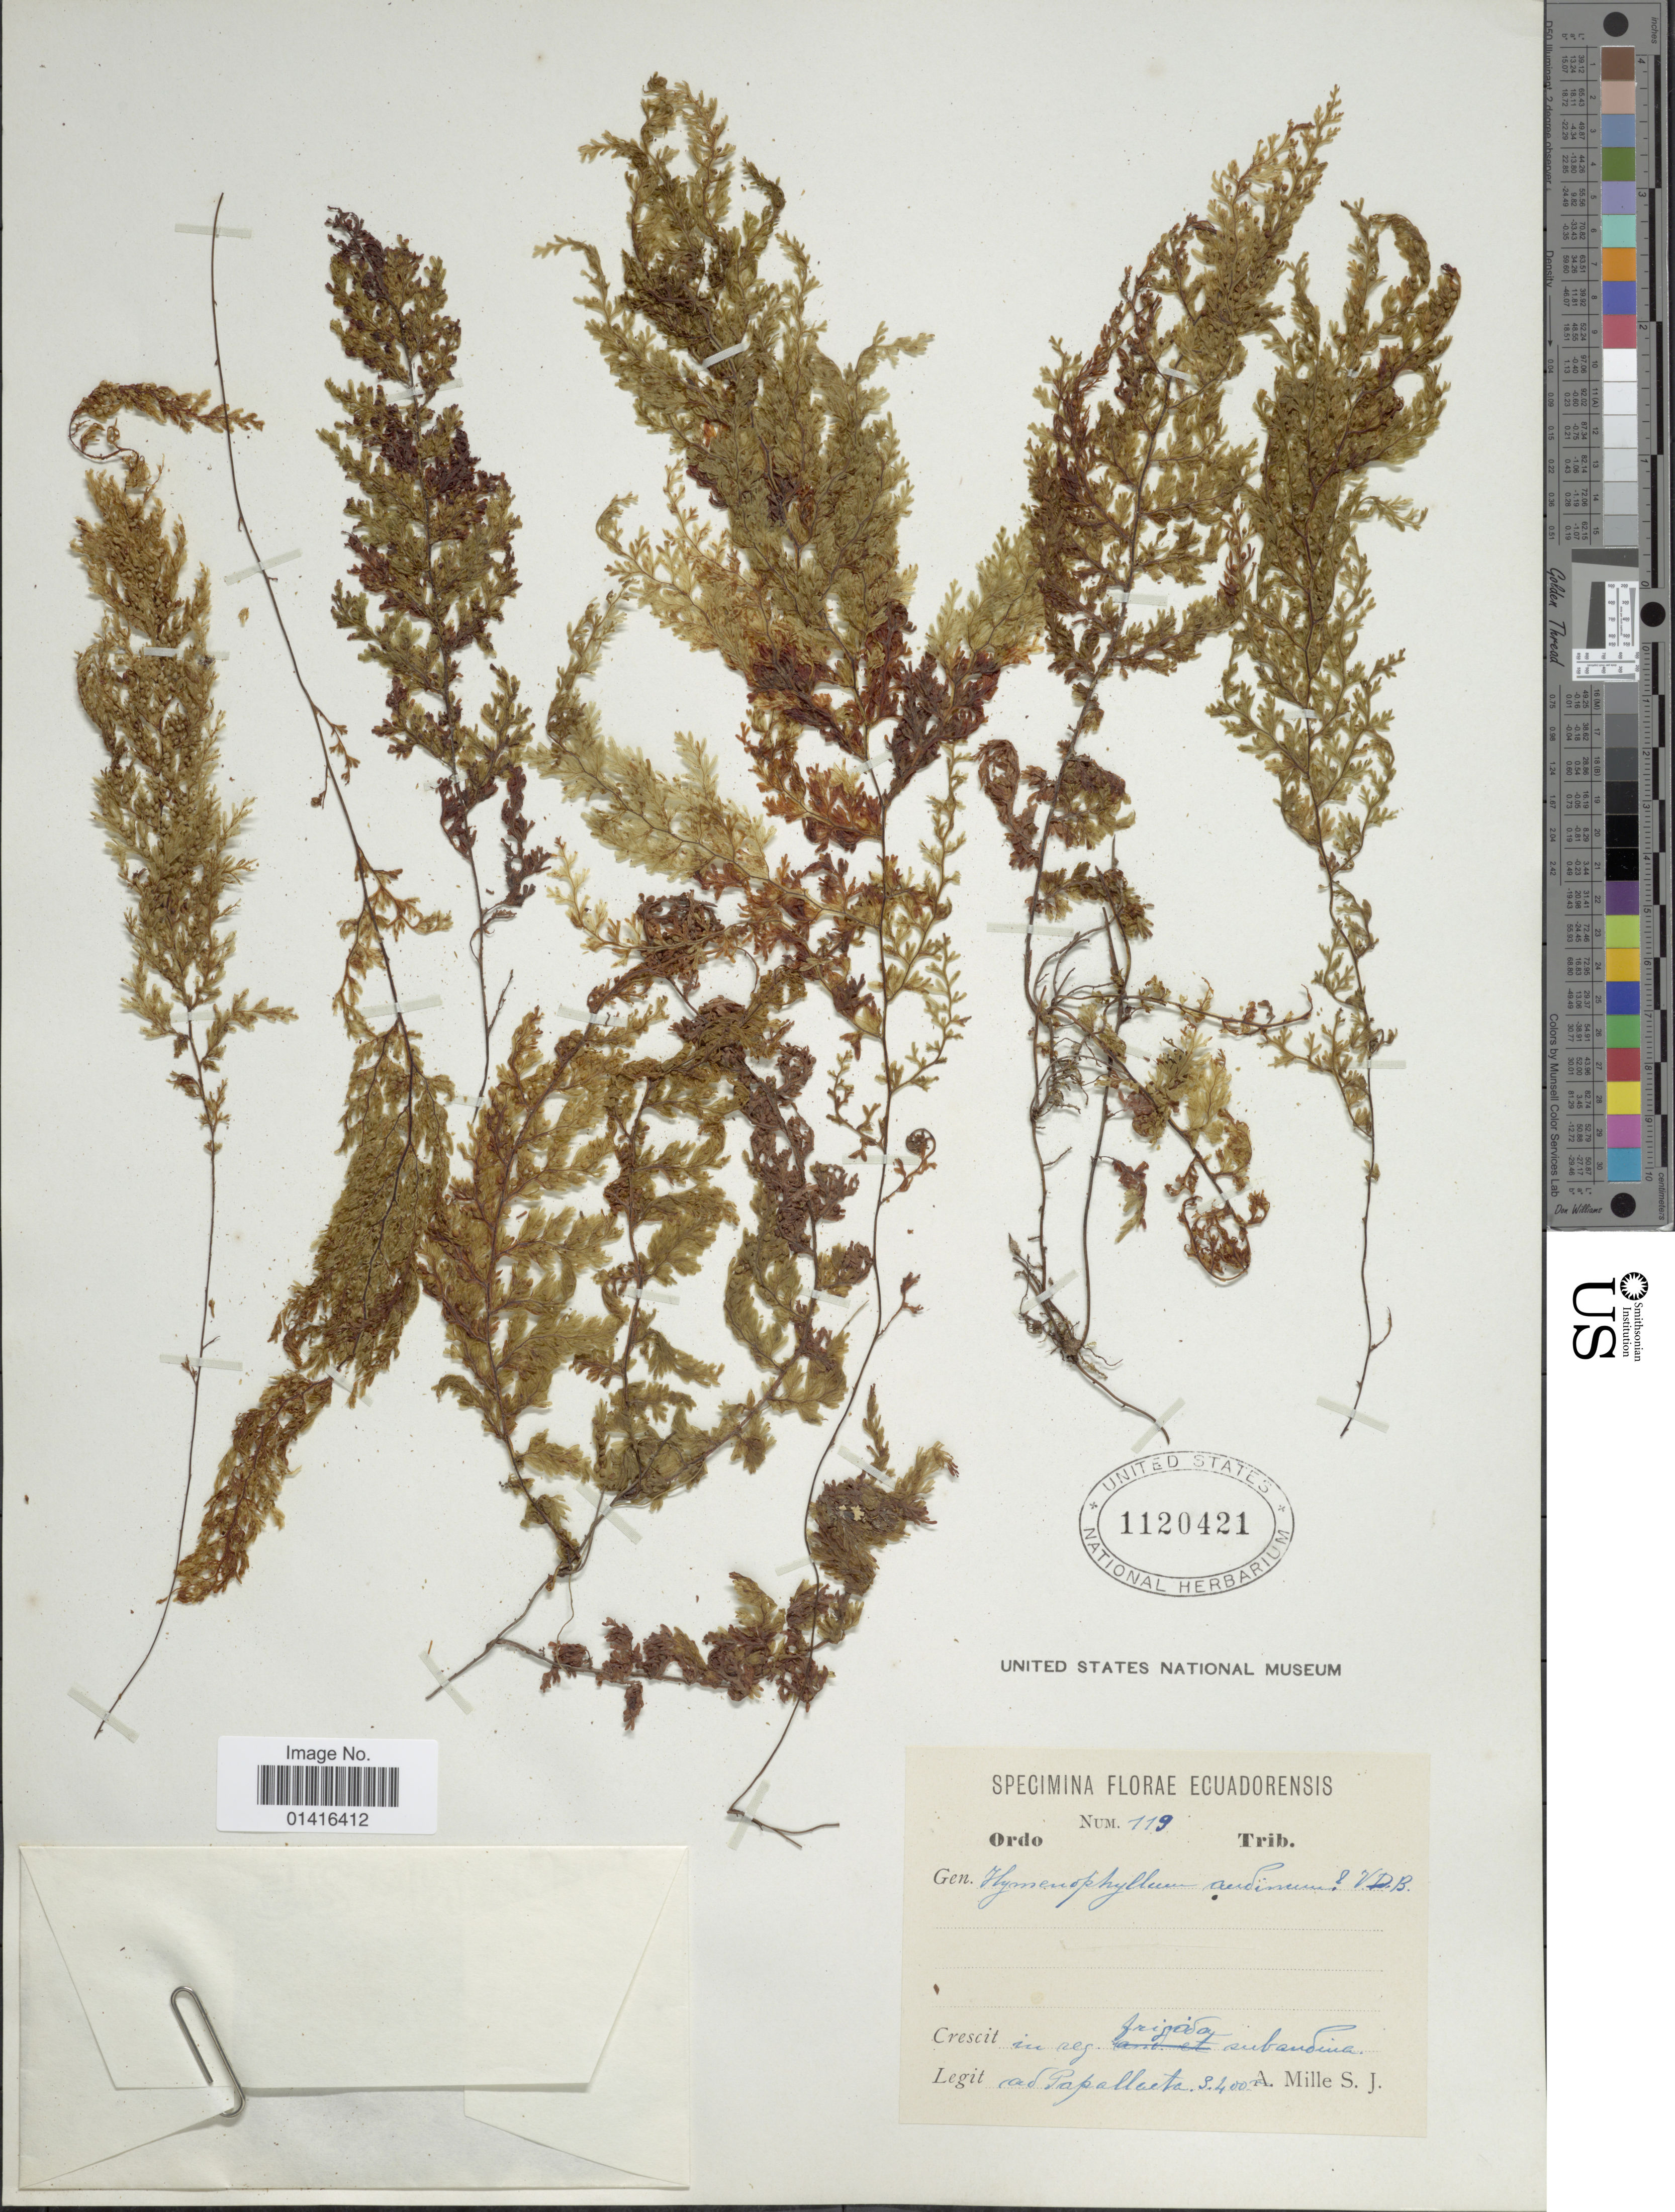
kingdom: Plantae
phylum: Tracheophyta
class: Polypodiopsida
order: Hymenophyllales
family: Hymenophyllaceae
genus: Hymenophyllum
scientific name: Hymenophyllum myriocarpum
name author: Hook.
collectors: A. Mille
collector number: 119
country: Ecuador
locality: In reg. frigida subandina. cad Papallacta.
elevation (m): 400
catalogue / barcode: US 1120421